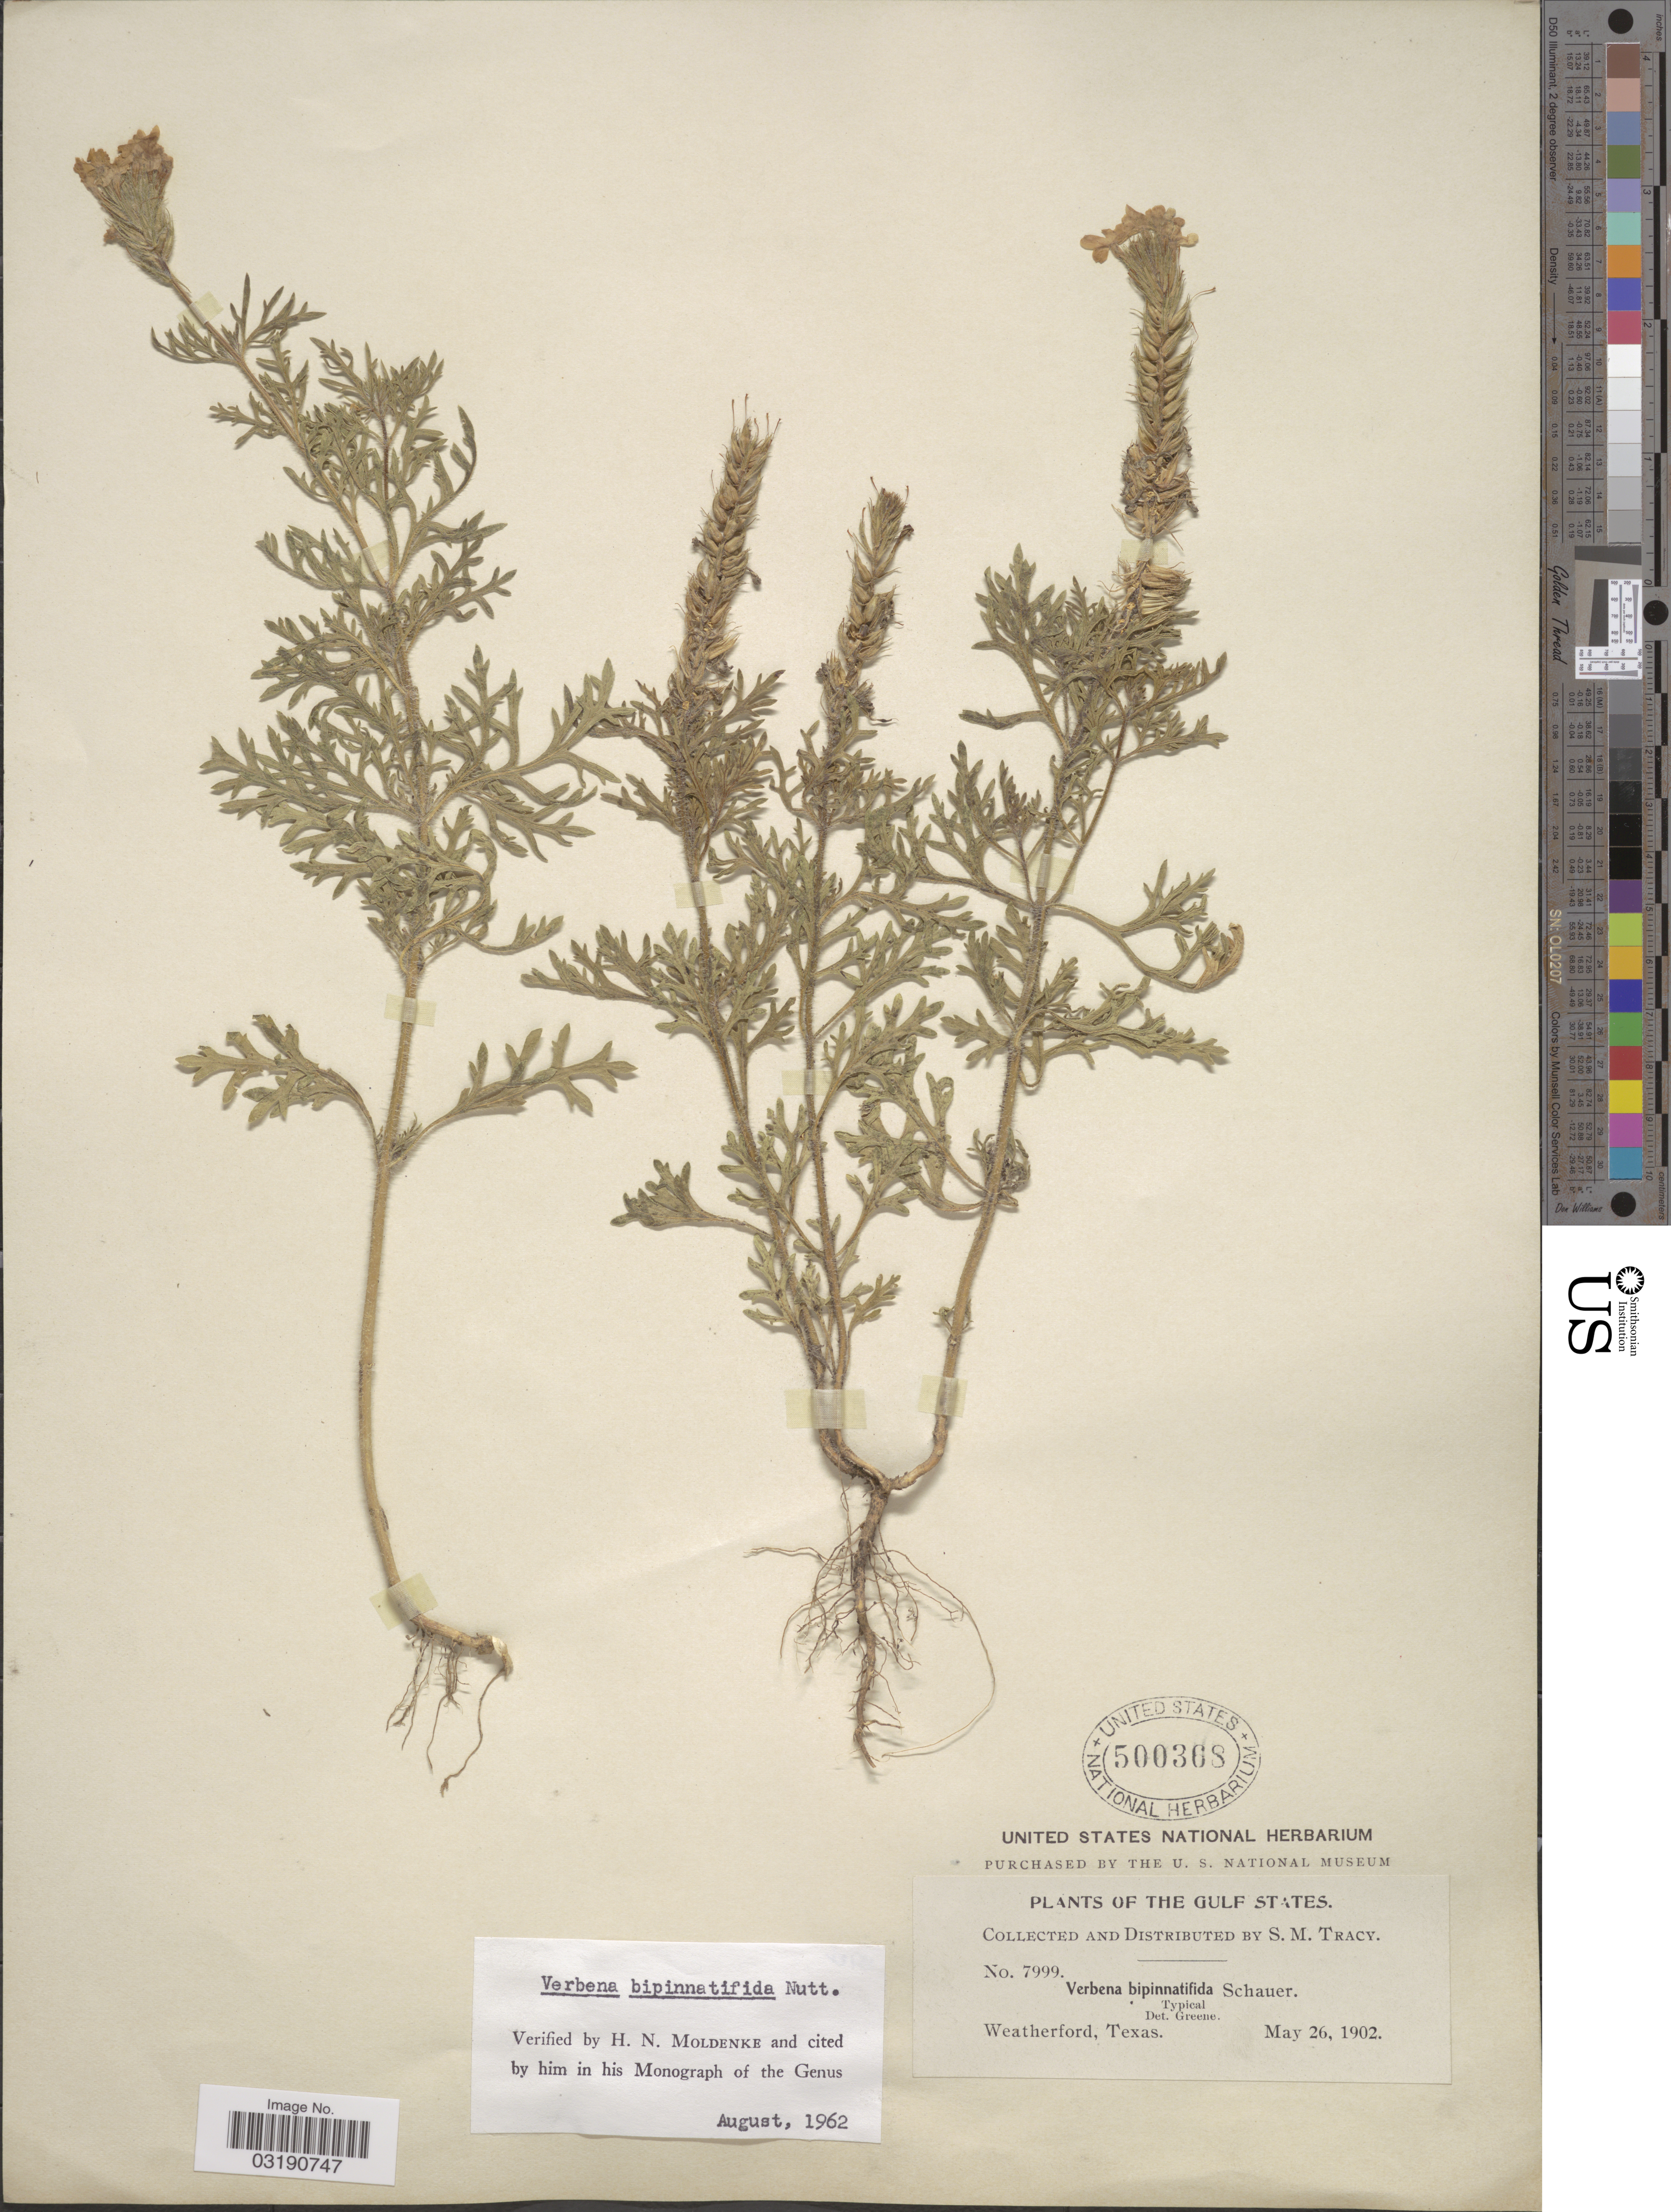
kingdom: Plantae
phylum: Tracheophyta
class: Magnoliopsida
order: Lamiales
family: Verbenaceae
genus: Verbena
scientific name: Verbena bipinnatifida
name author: (Schauer) Nutt.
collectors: S. M. Tracy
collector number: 7999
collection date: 1902-05-26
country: United States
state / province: Texas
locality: Gulf States. Weatherford.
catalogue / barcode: US 500368